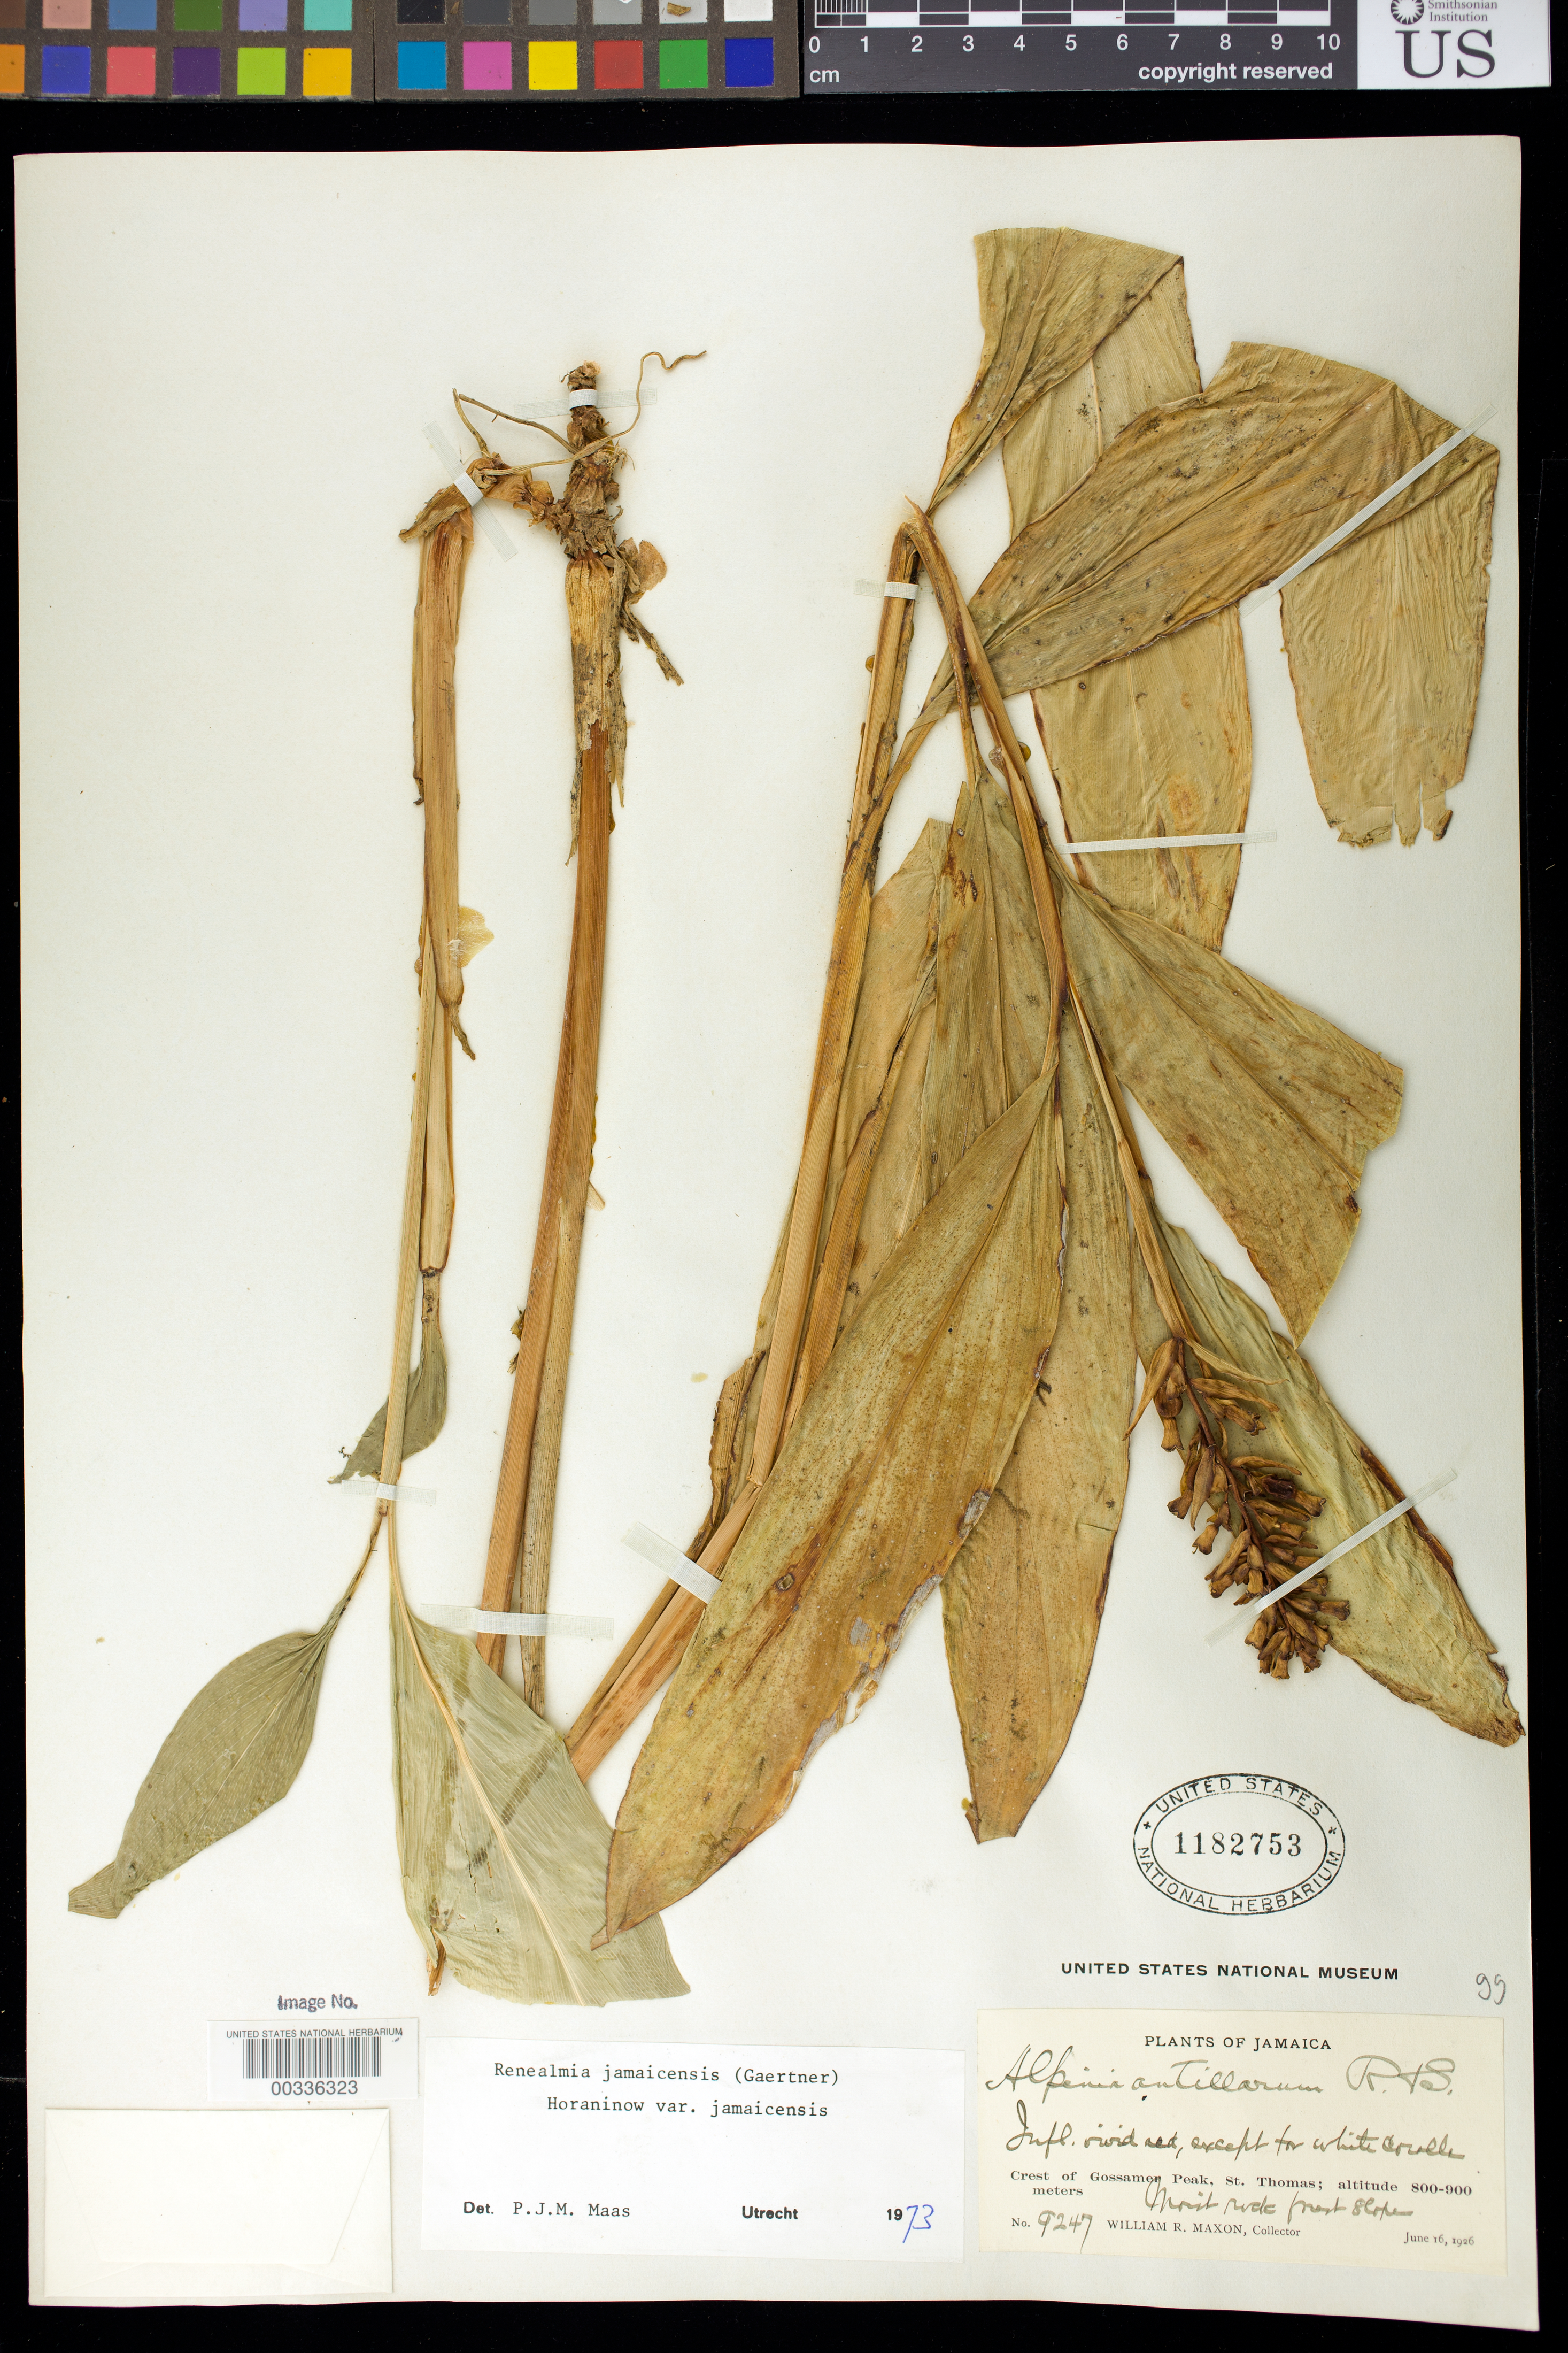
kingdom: Plantae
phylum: Tracheophyta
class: Liliopsida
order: Zingiberales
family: Zingiberaceae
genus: Renealmia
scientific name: Renealmia jamaicensis var. jamaicensis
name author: (Gaertn.) Horan.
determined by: Maas, Paul J. M.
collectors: W. R. Maxon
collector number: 9247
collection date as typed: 16 Jun 1926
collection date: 1926-06-16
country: Jamaica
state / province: Saint Thomas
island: Greater Antilles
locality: Crest of gossamer peak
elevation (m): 800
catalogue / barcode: US 1182753